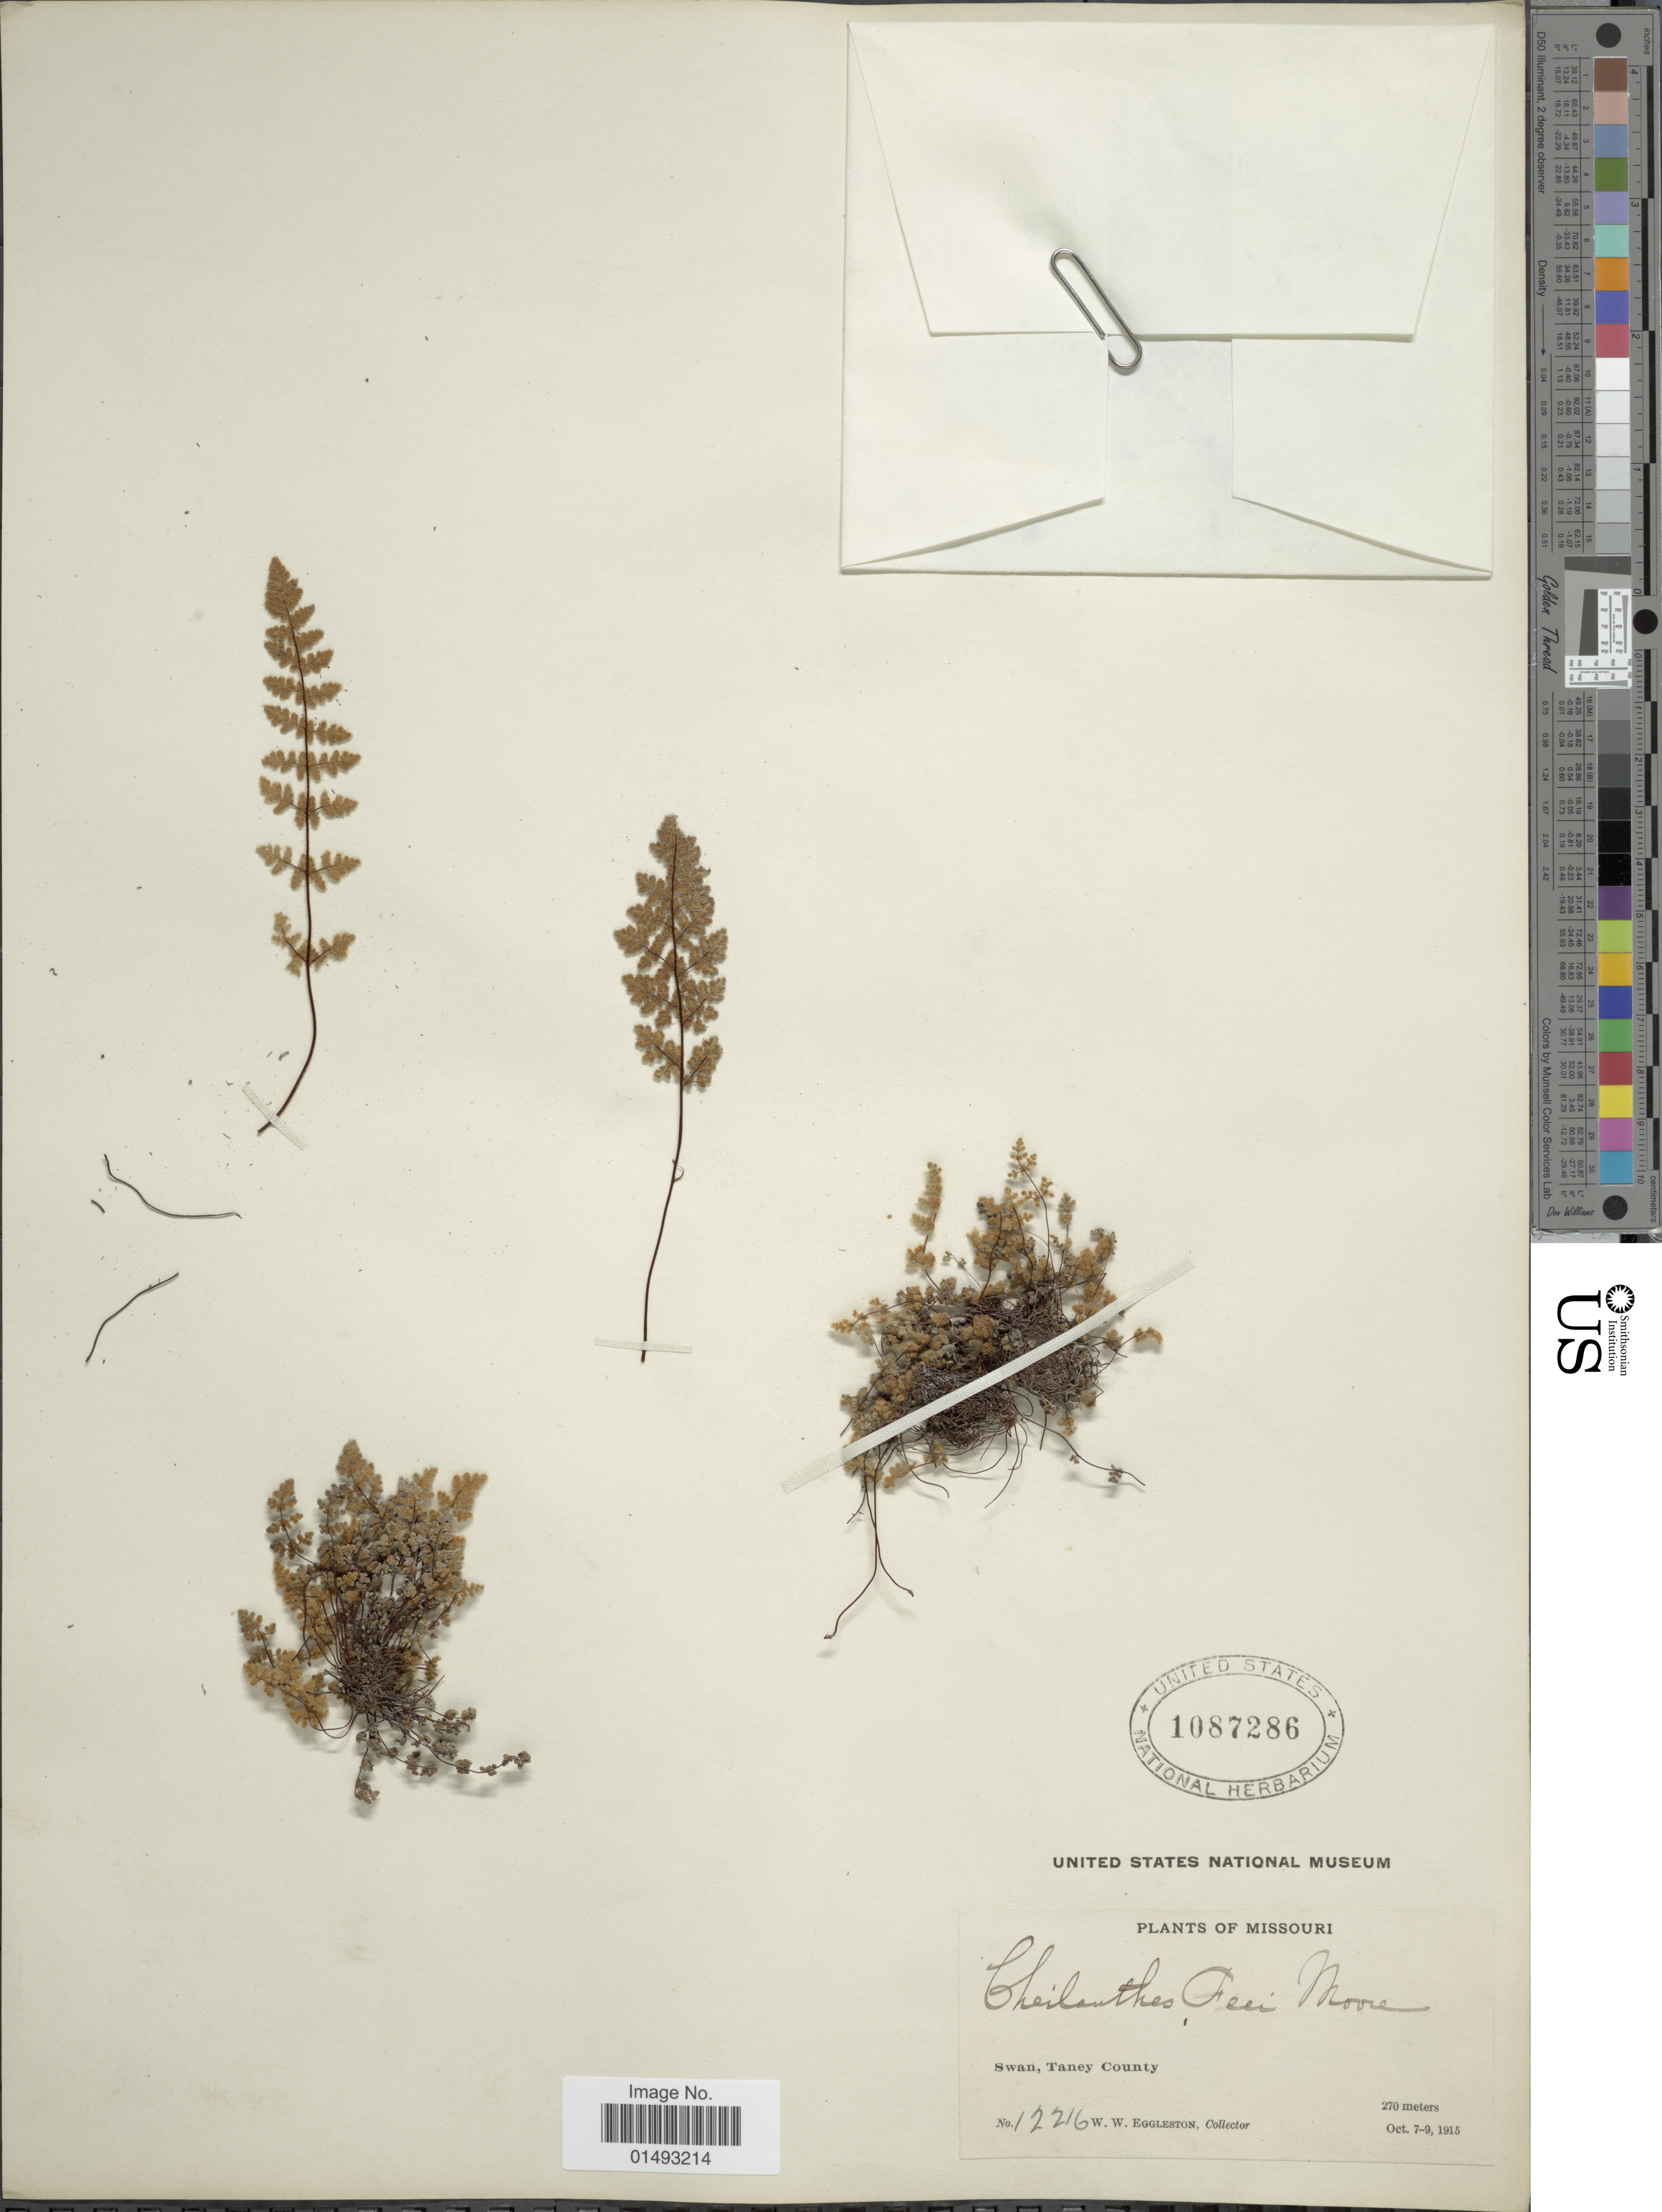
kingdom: Plantae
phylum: Tracheophyta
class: Polypodiopsida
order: Polypodiales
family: Pteridaceae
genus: Myriopteris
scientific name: Myriopteris gracilis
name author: Fée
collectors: W. W. Eggleston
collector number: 12216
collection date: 1915-10-07/1915-10-09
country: United States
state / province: Missouri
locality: Swan, Taney County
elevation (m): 270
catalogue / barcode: US 1087286